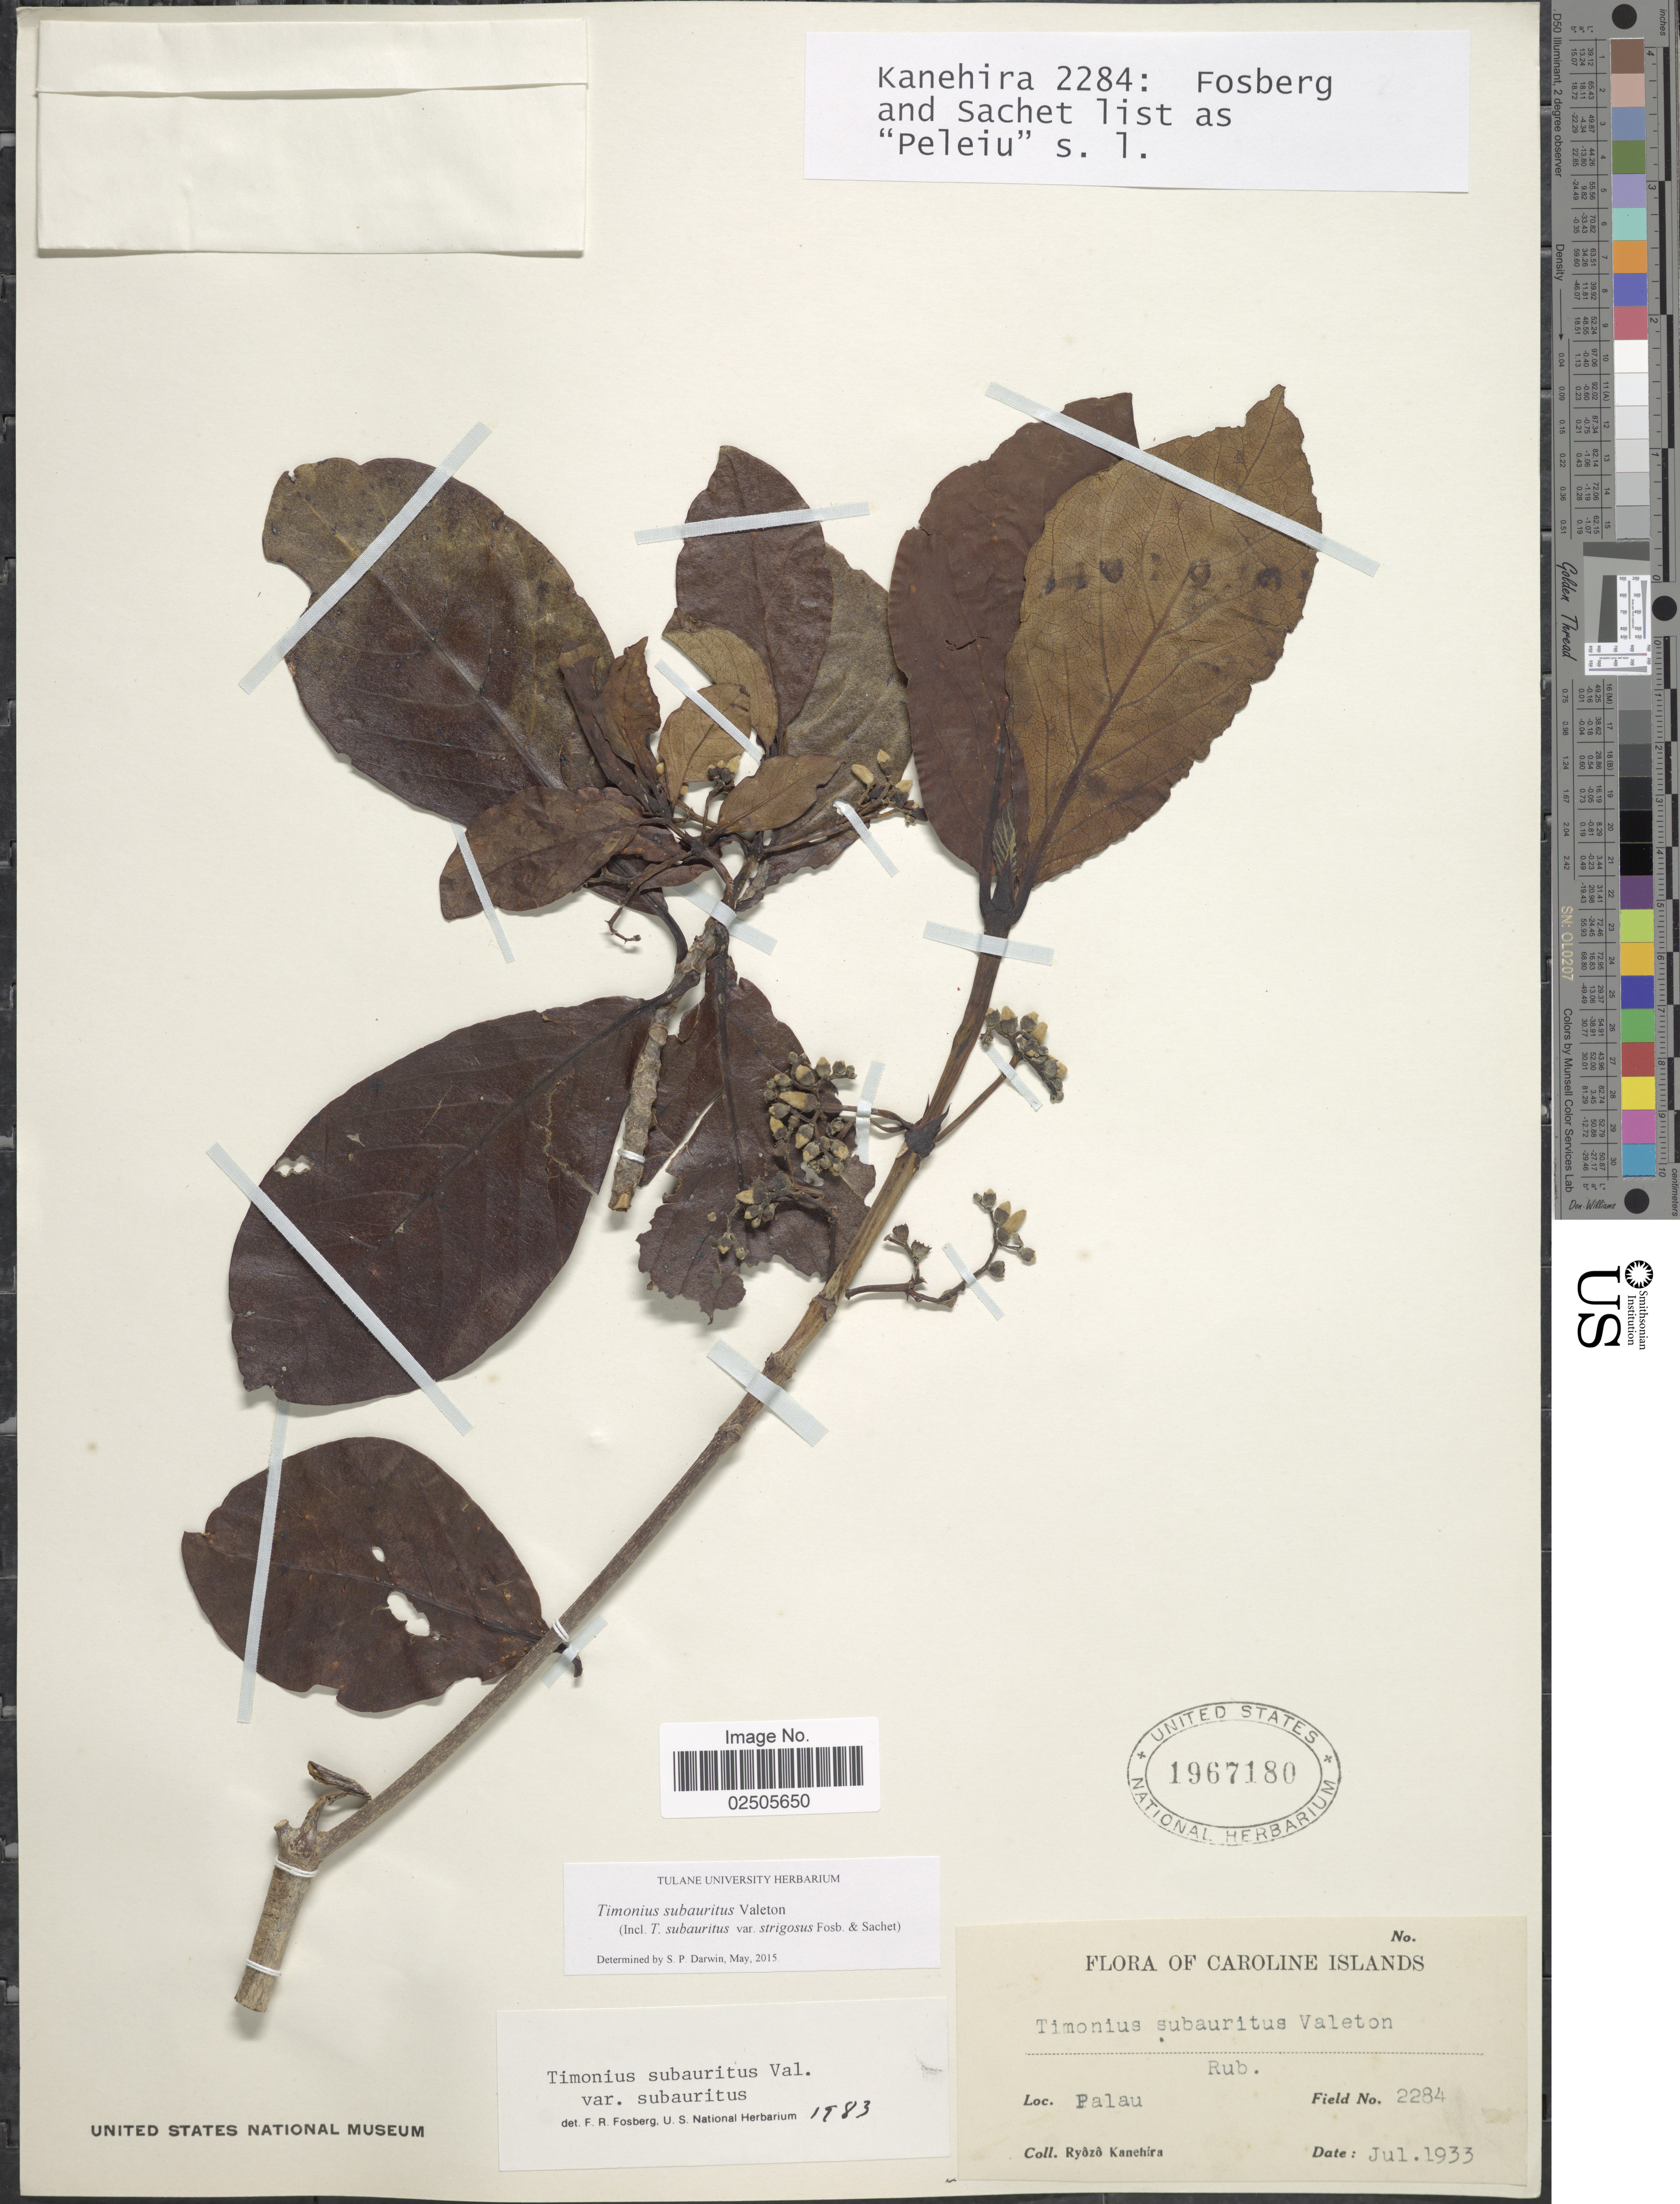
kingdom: Plantae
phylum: Tracheophyta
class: Magnoliopsida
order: Gentianales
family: Rubiaceae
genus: Timonius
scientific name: Timonius subauritus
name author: Valeton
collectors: R. Kanehira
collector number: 2284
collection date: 1933-07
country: Palau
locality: Caroline Islands, Palau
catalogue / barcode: US 1967180